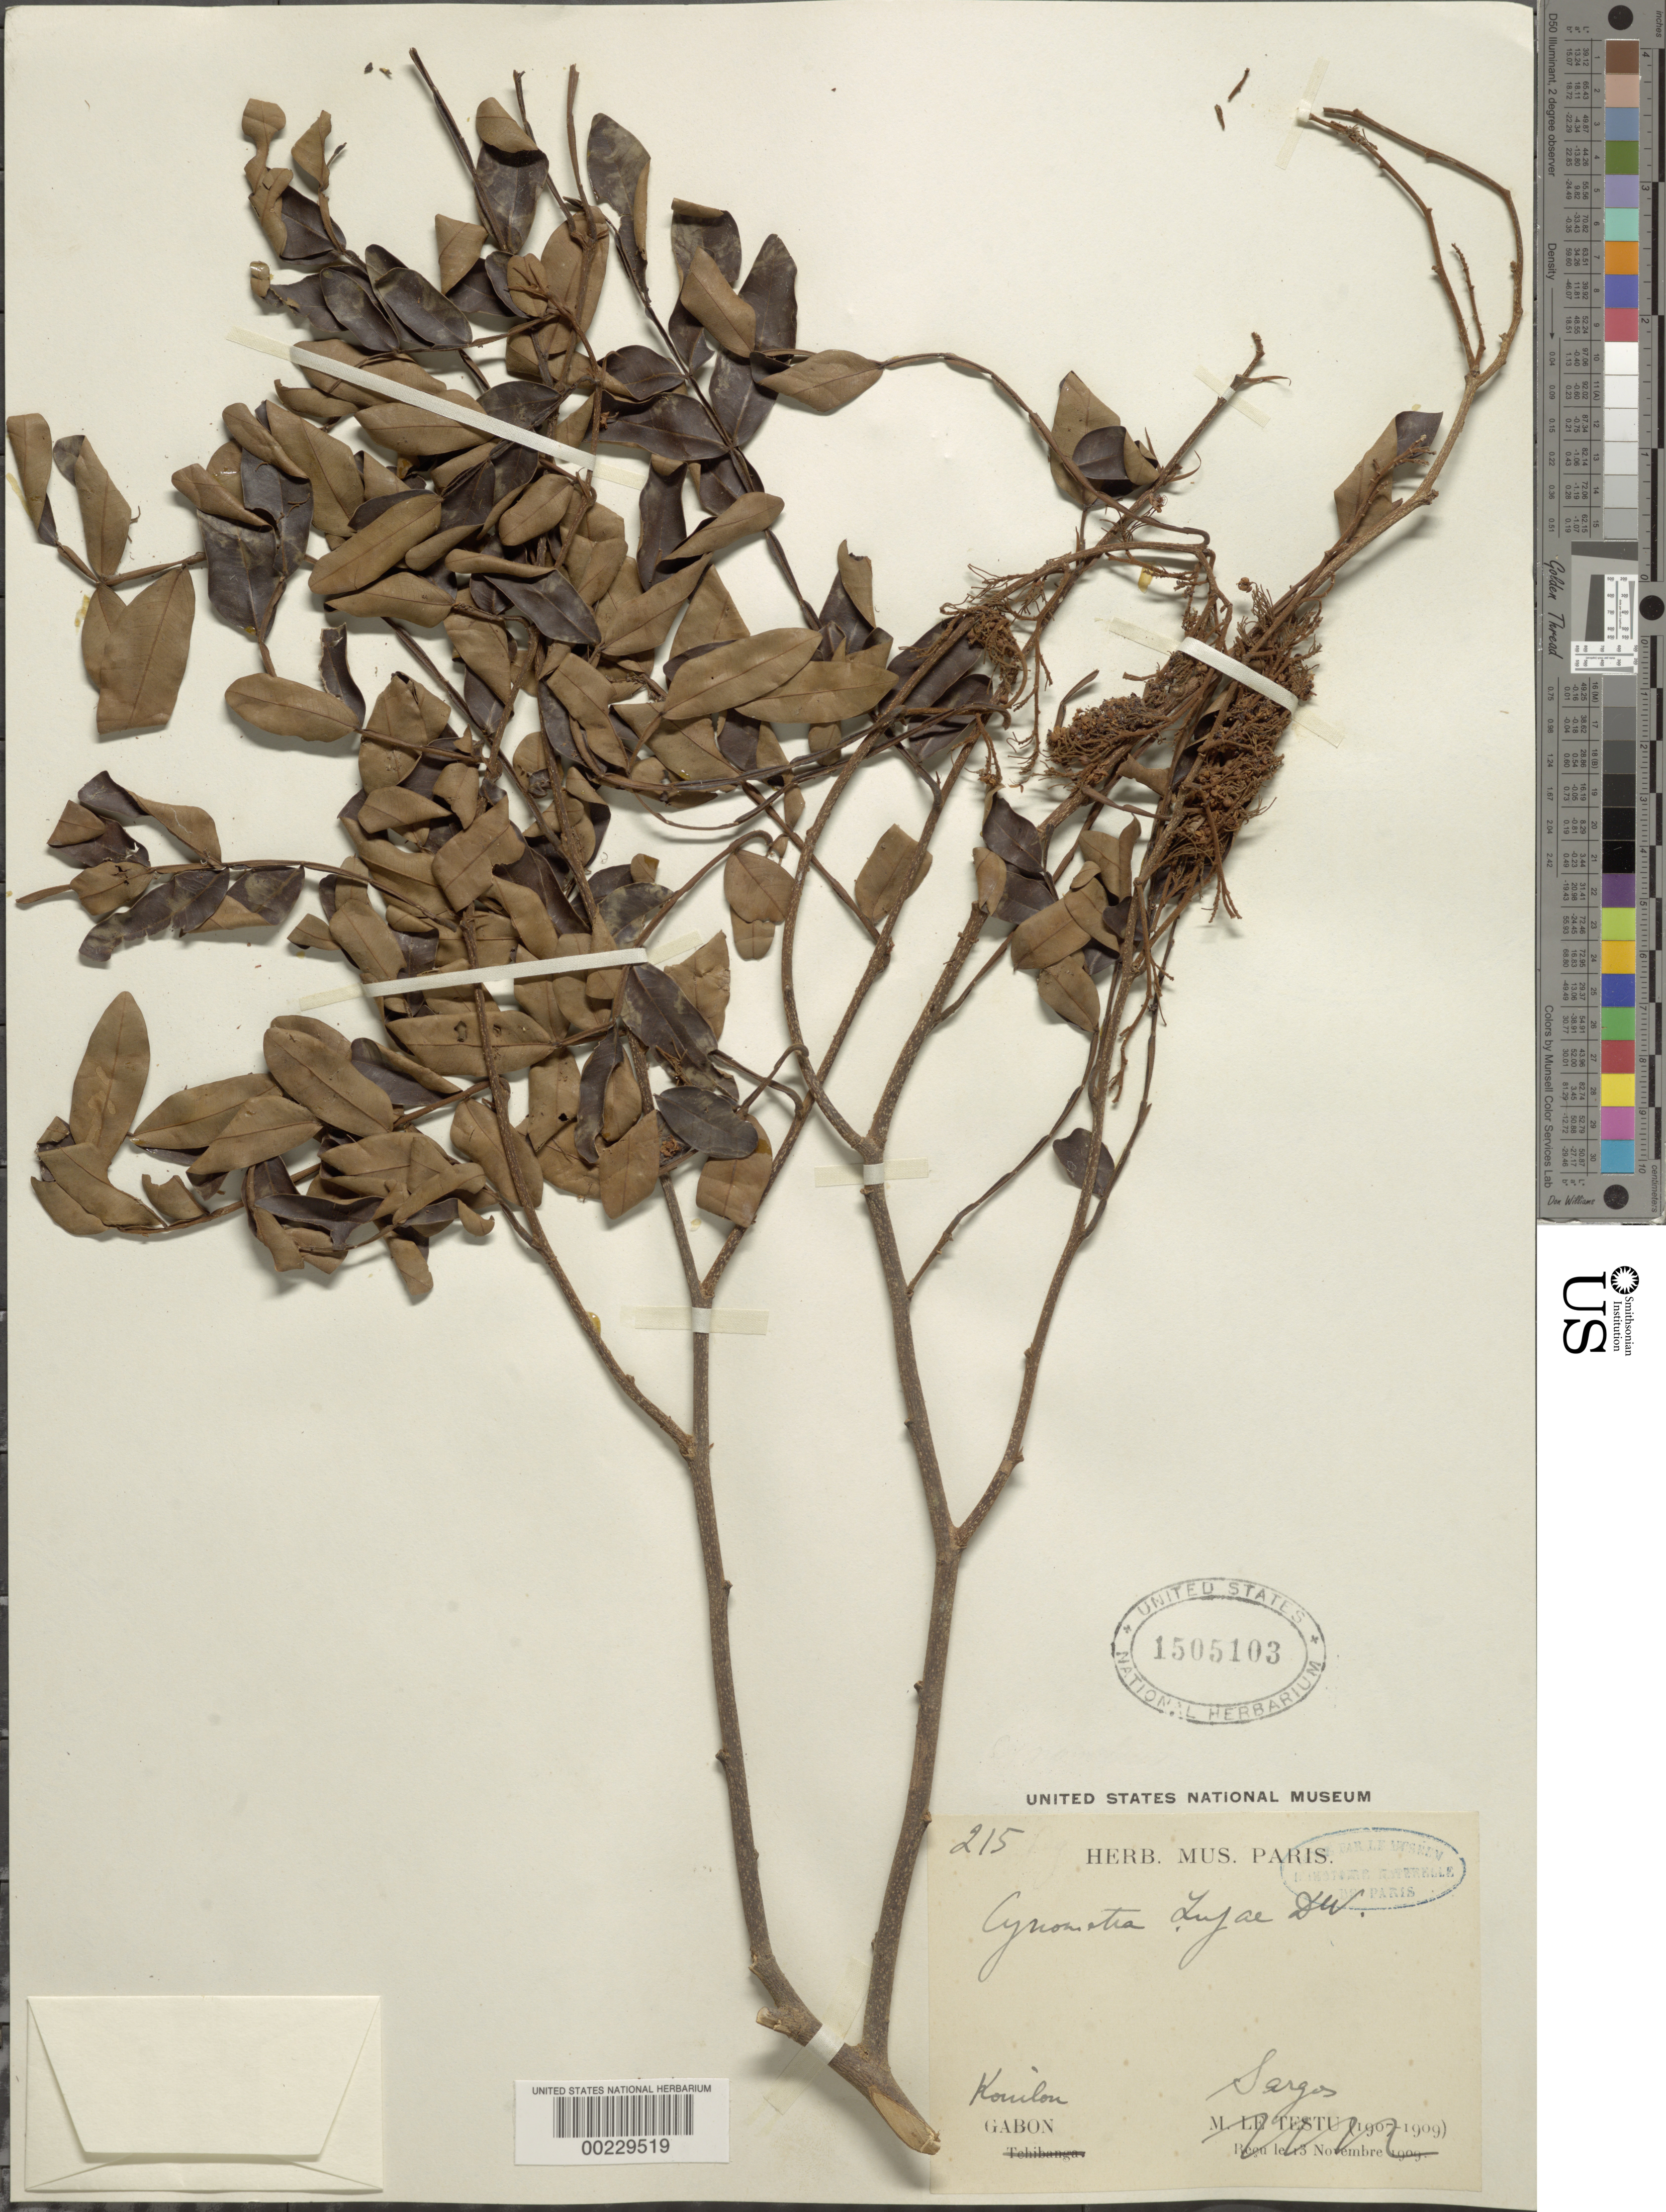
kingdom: Plantae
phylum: Tracheophyta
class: Magnoliopsida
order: Fabales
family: Fabaceae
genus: Cynometra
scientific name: Cynometra lujae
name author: De Wild.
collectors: -. Sargos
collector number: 215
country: Gabon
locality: Konilon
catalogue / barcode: US 1505103